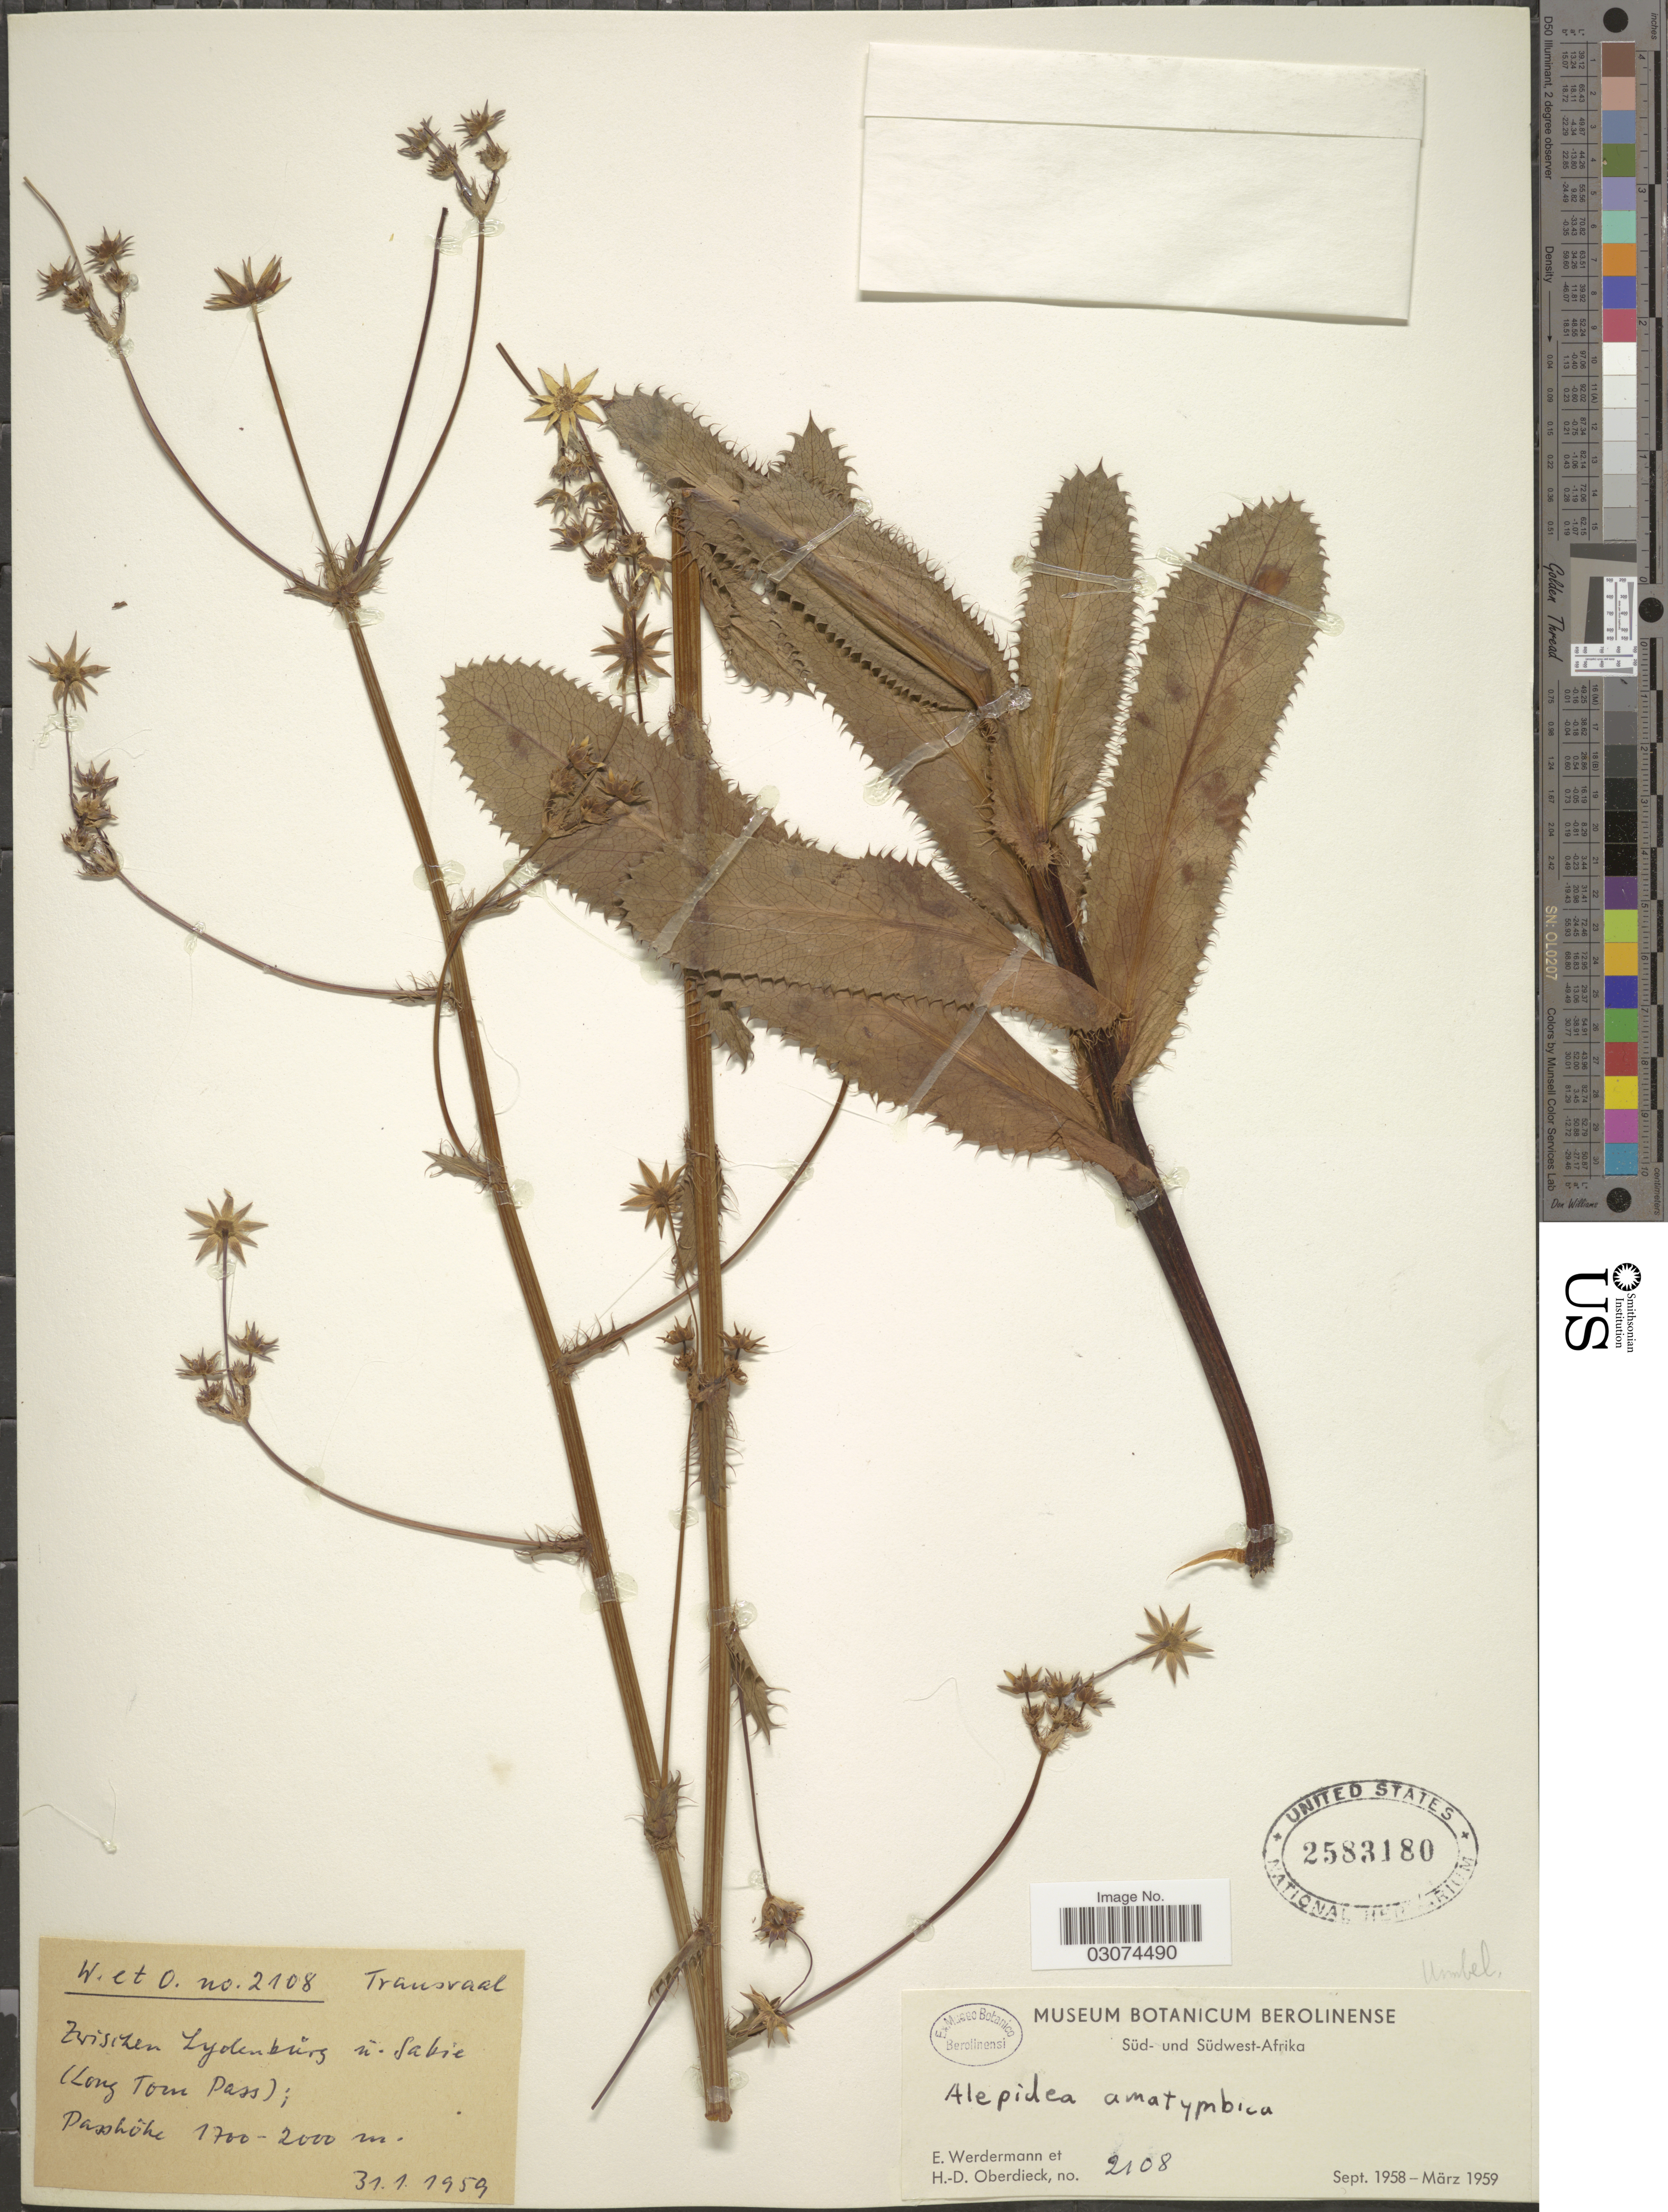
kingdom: Plantae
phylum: Tracheophyta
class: Magnoliopsida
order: Apiales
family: Apiaceae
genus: Alepidea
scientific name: Alepidea amatymbica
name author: Eckl. & Zeyh.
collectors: E. Werdermann & H. Oberdieck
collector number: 2108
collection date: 1959-01-31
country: South Africa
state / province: Mpumalanga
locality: Transvaal. Zwischen Lydenbürg ü. Sabie (Long Tom Pass).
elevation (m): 1700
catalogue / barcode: US 2583180